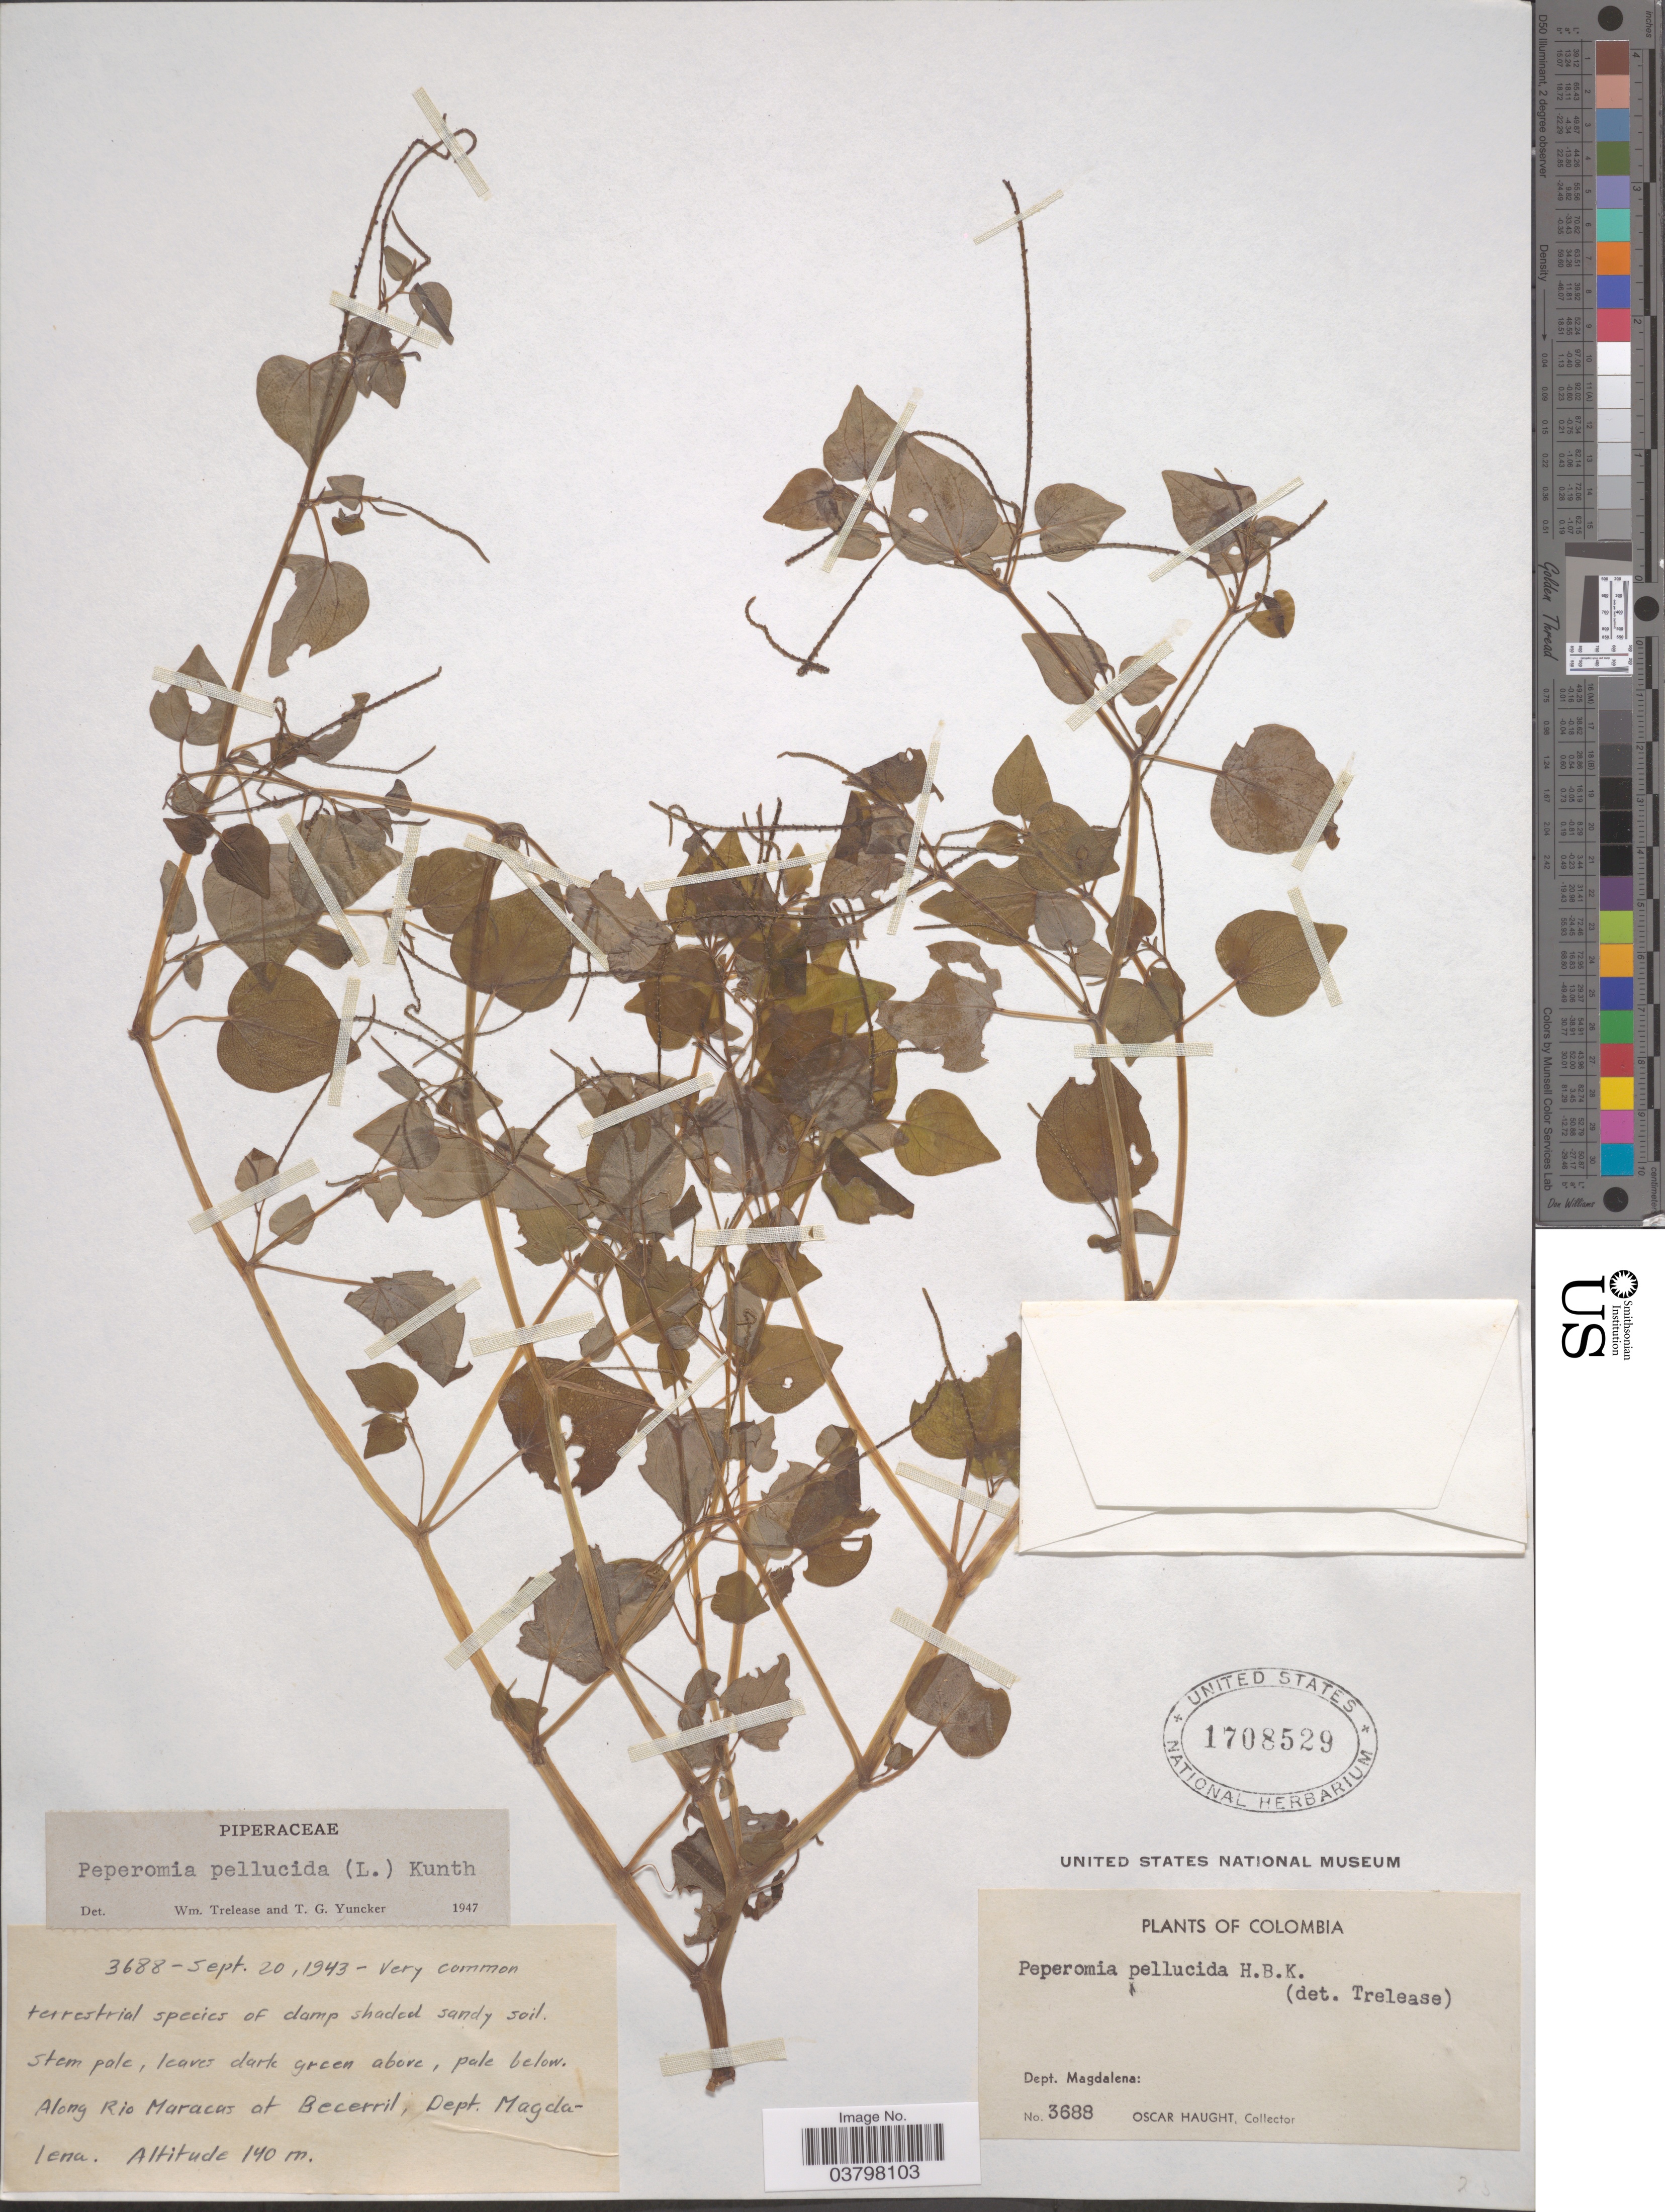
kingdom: Plantae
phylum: Tracheophyta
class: Magnoliopsida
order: Piperales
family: Piperaceae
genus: Peperomia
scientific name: Peperomia pellucida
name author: (L.) Kunth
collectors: O. L. Haught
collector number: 3688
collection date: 1943-09-20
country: Colombia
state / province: Magdalena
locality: Along Rio Maracas at Becerril, Dept. Magdalena.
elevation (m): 140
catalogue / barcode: US 1708529